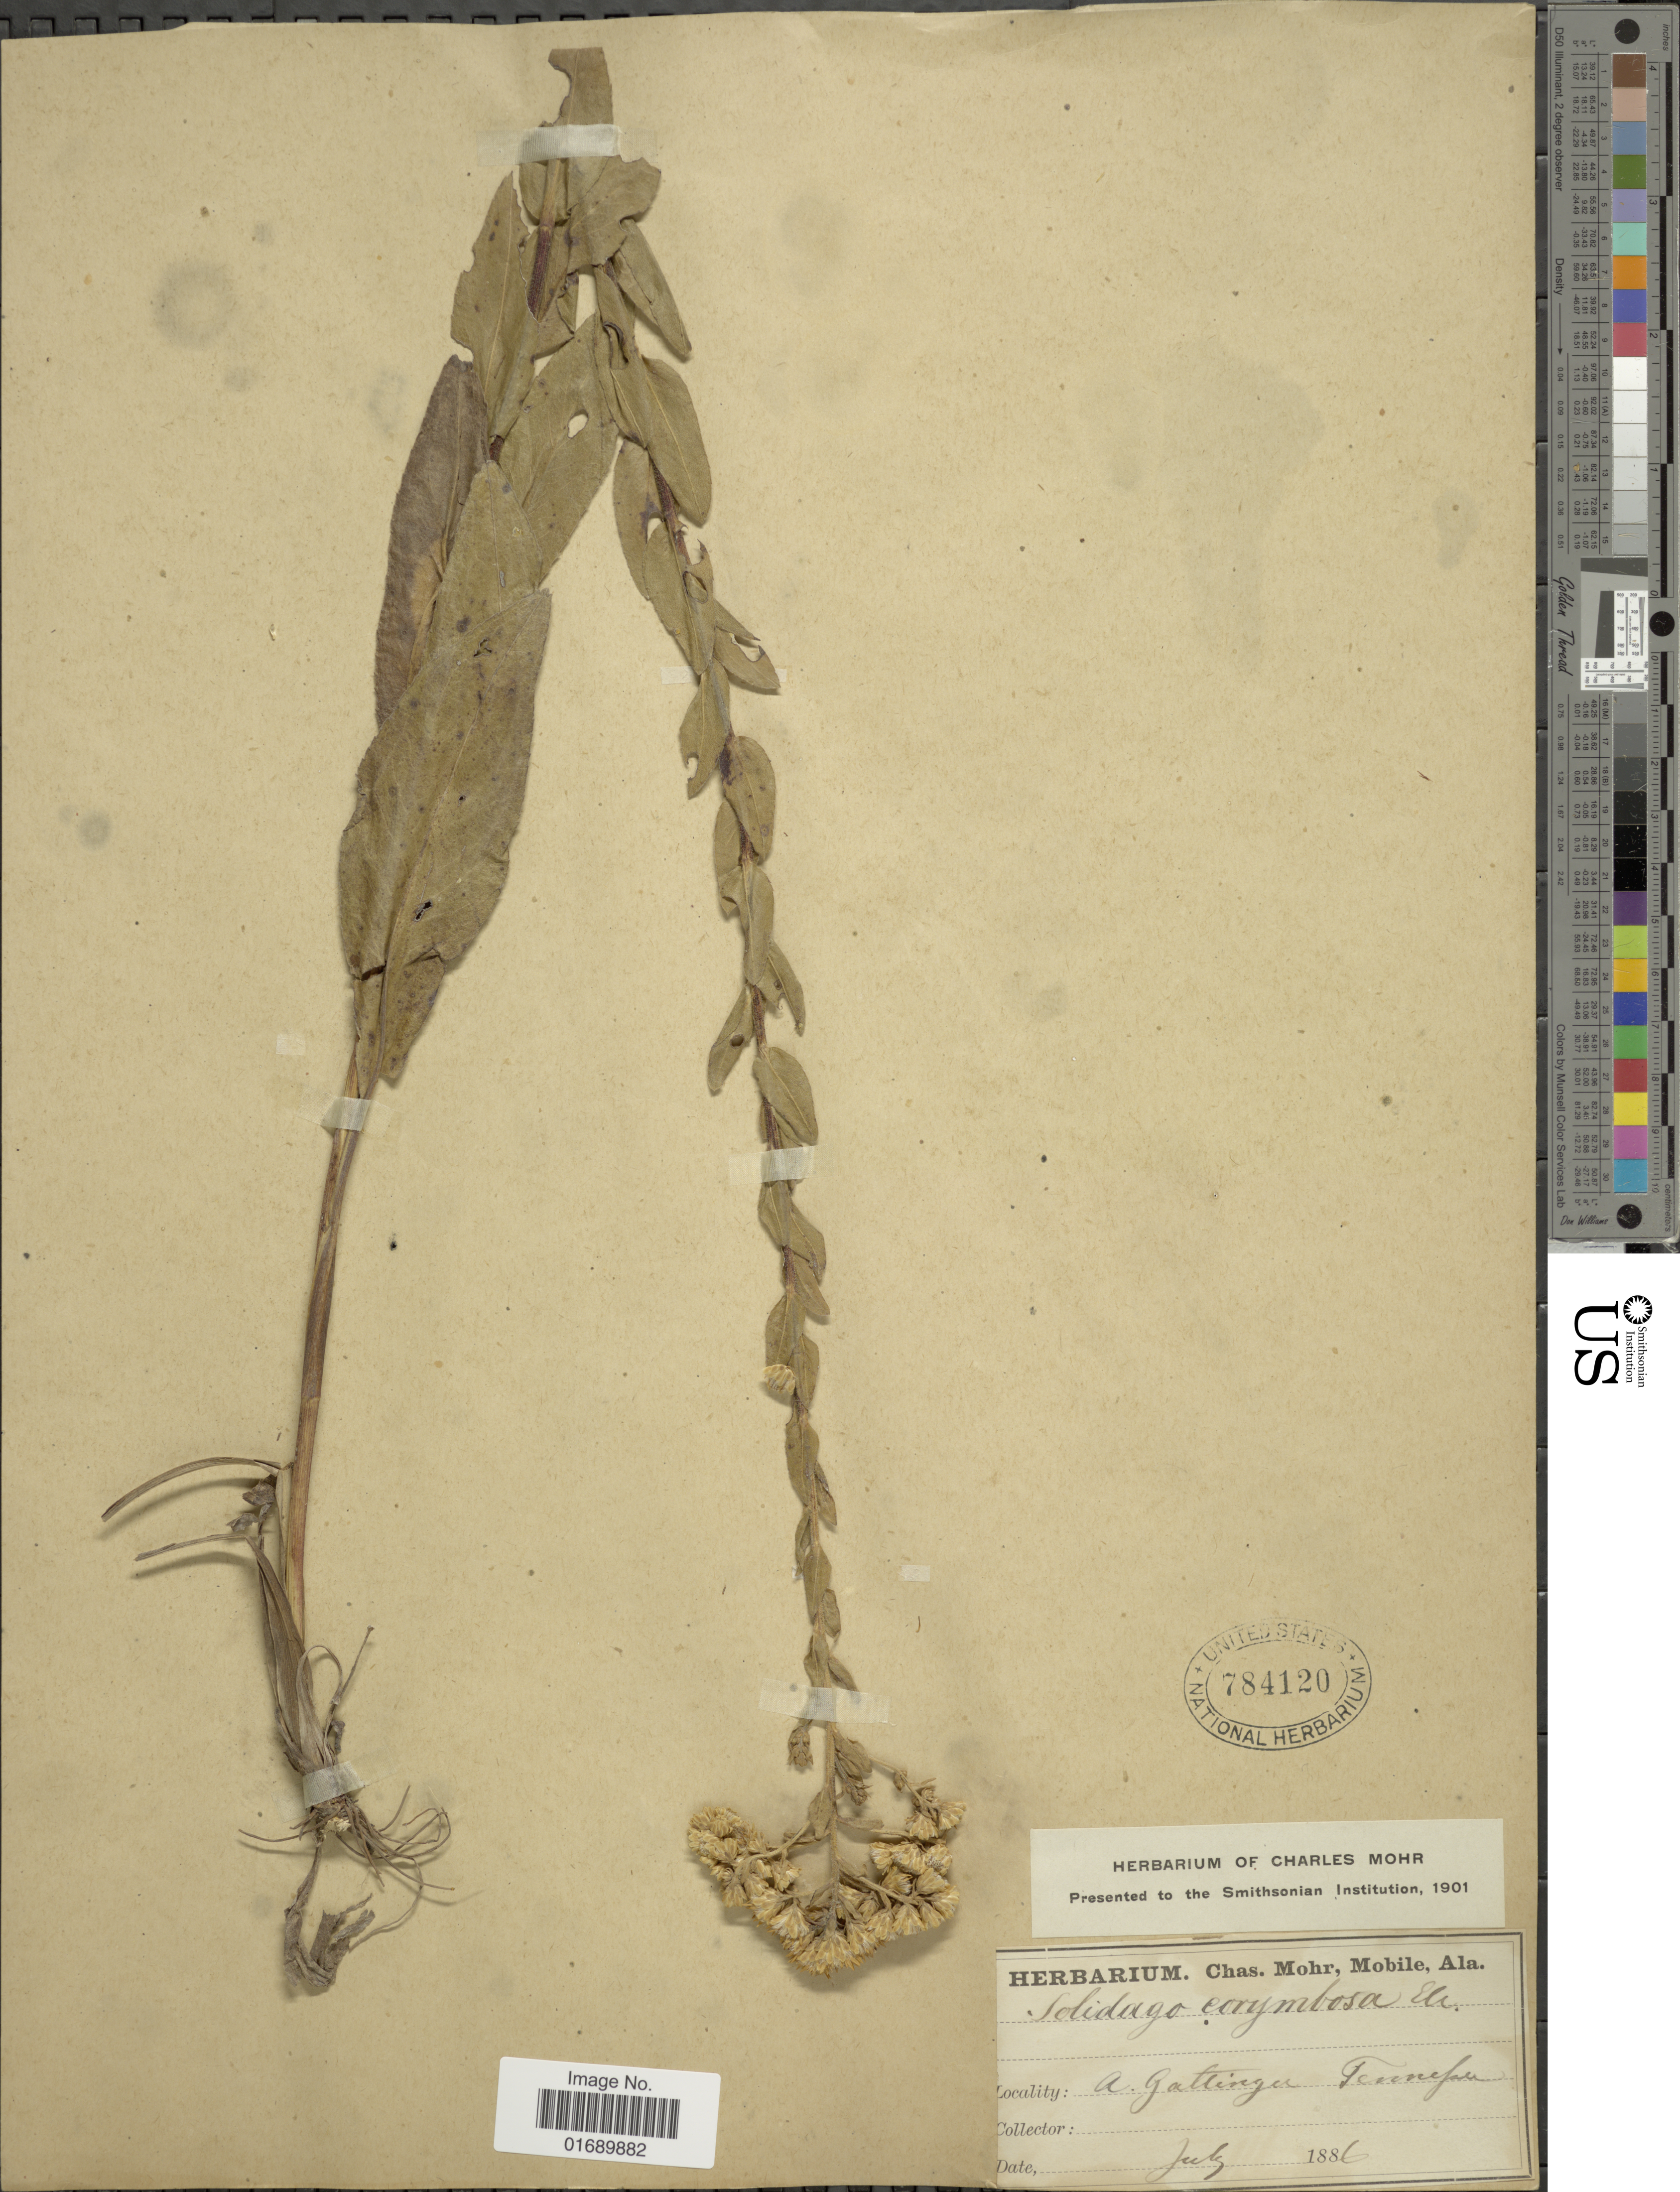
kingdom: Plantae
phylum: Tracheophyta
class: Magnoliopsida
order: Asterales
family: Asteraceae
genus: Solidago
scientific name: Solidago rigida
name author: L.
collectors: A. Gattinger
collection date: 1886-07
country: United States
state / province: Tennessee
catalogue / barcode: US 784120